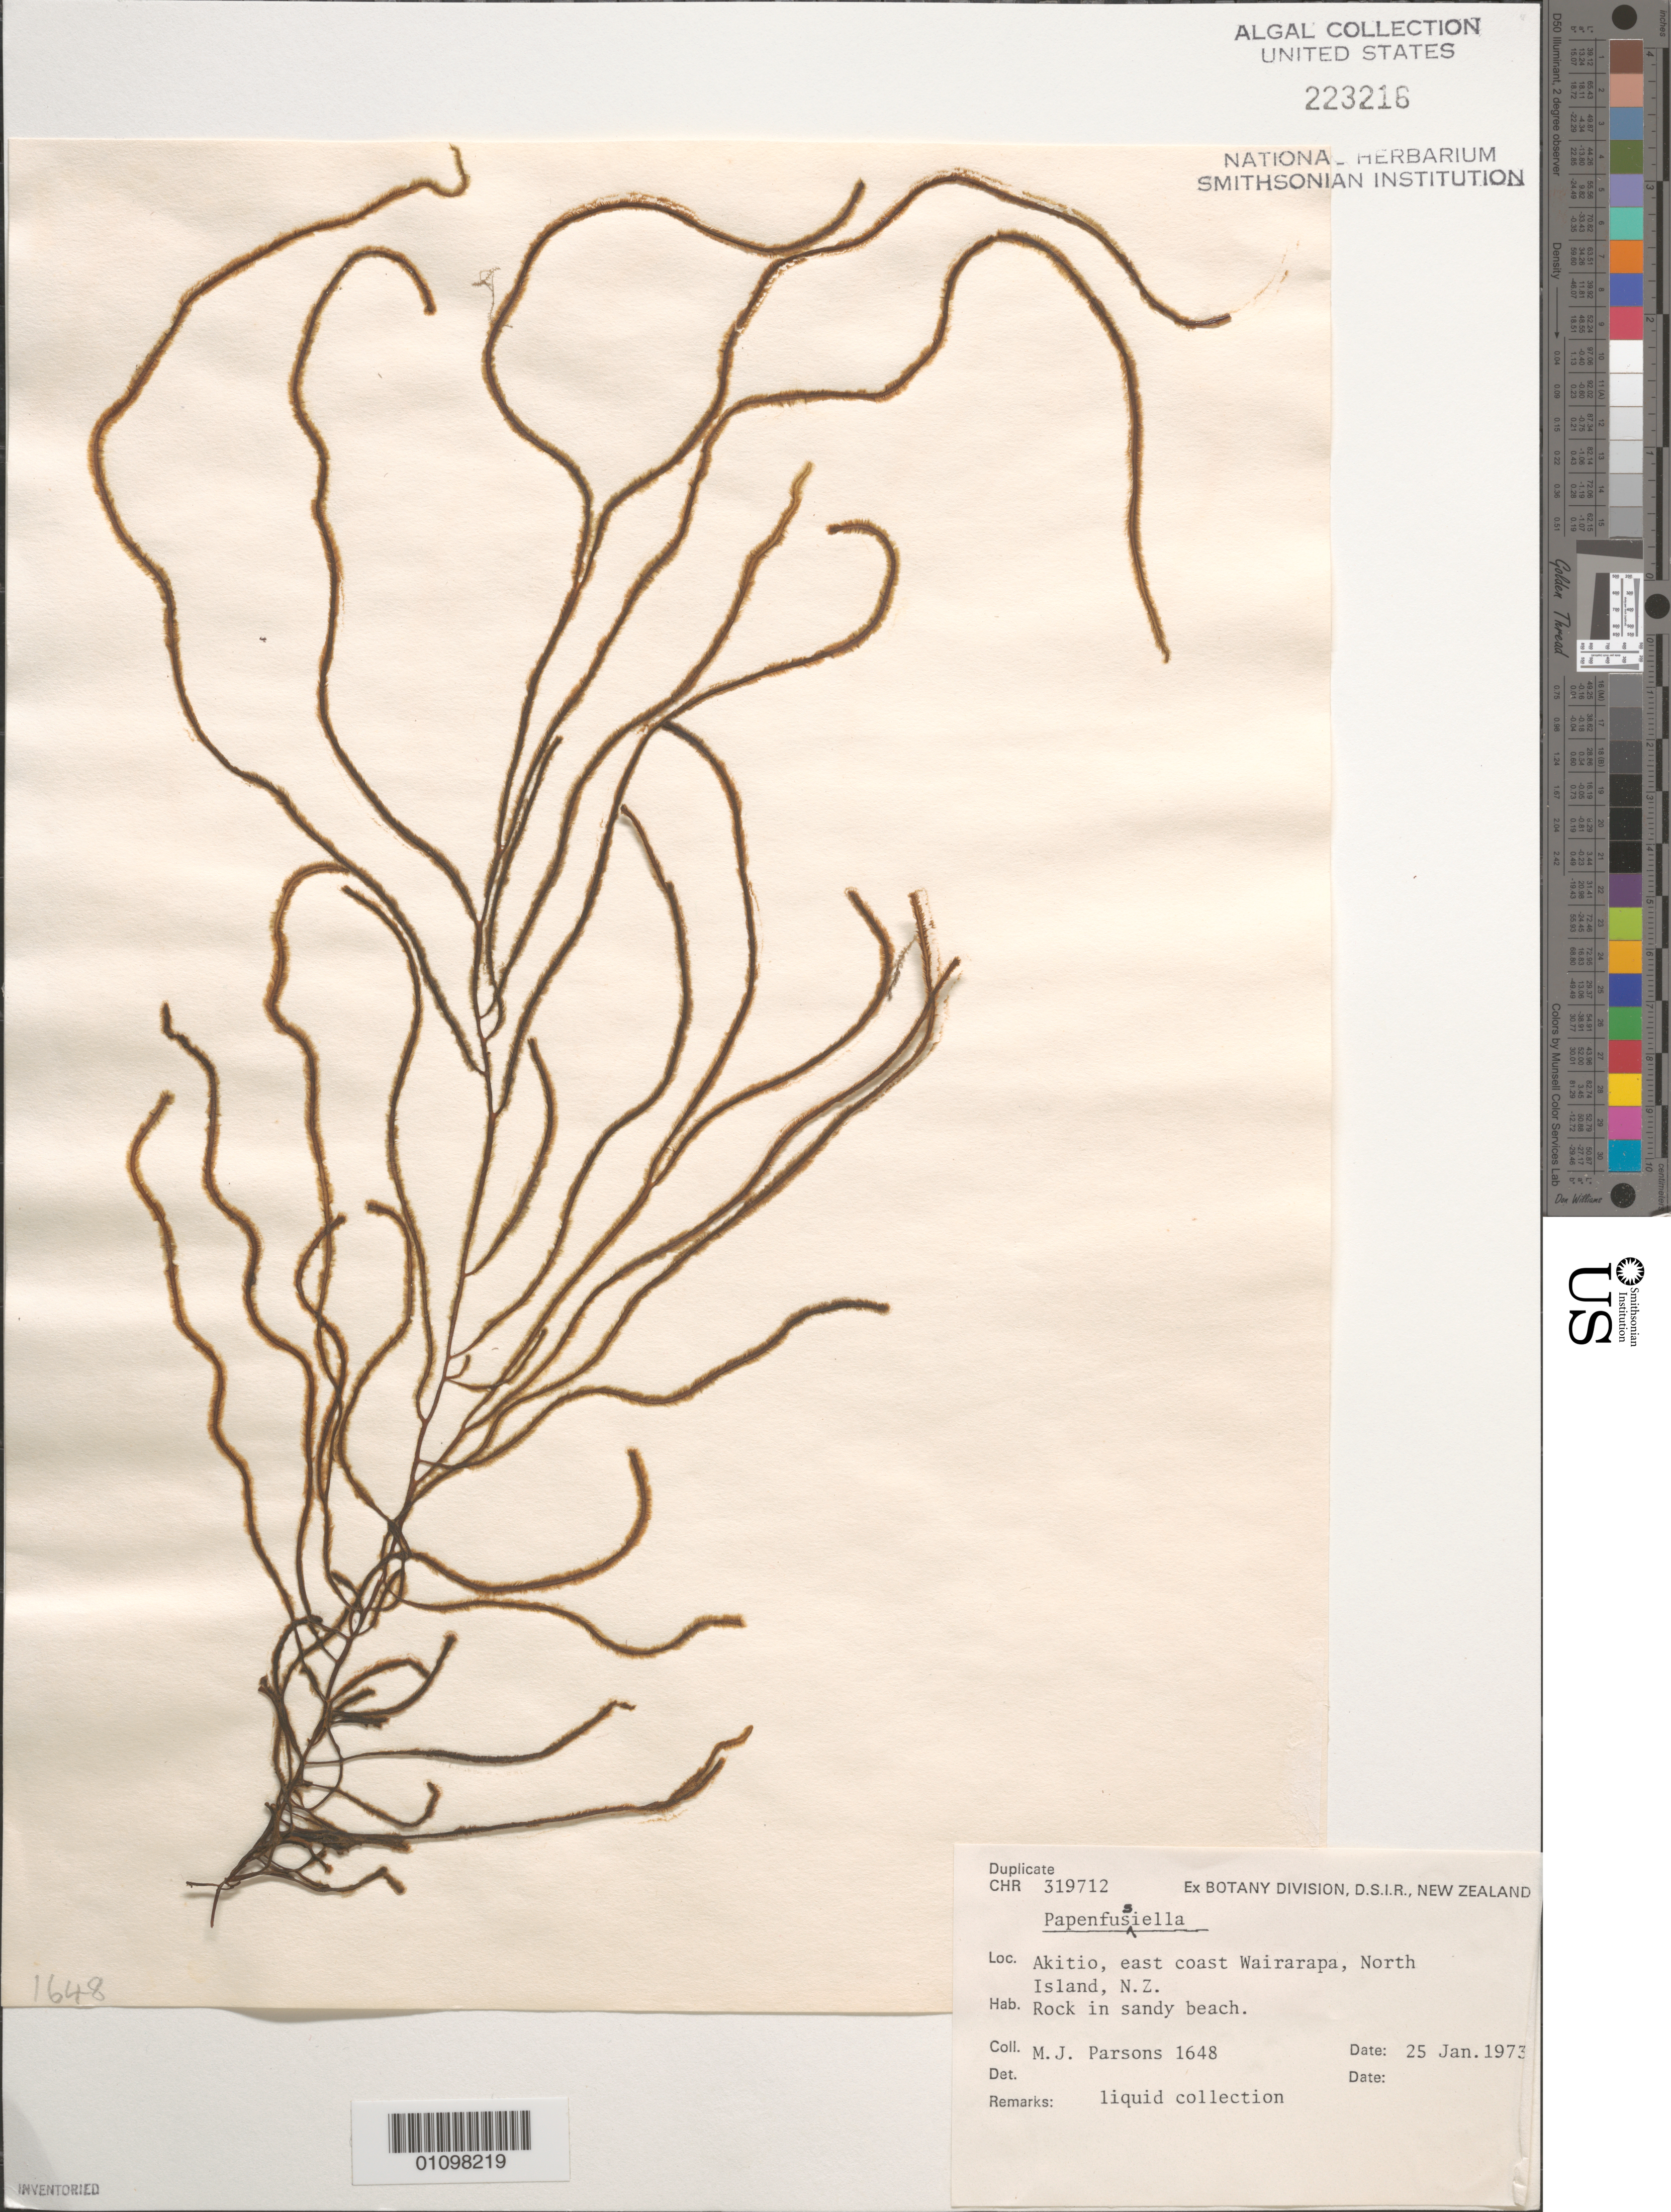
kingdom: Chromista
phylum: Ochrophyta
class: Phaeophyceae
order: Ectocarpales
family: Chordariaceae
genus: Papenfussiella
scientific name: Papenfussiella sp.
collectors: M. Parsons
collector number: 1648 & Duplicate CHR 319712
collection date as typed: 25 Jan 1973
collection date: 1973-01-25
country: New Zealand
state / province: Manawatu-Wanganui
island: North Island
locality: Akitio, east coast of Wairarapa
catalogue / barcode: US 223216